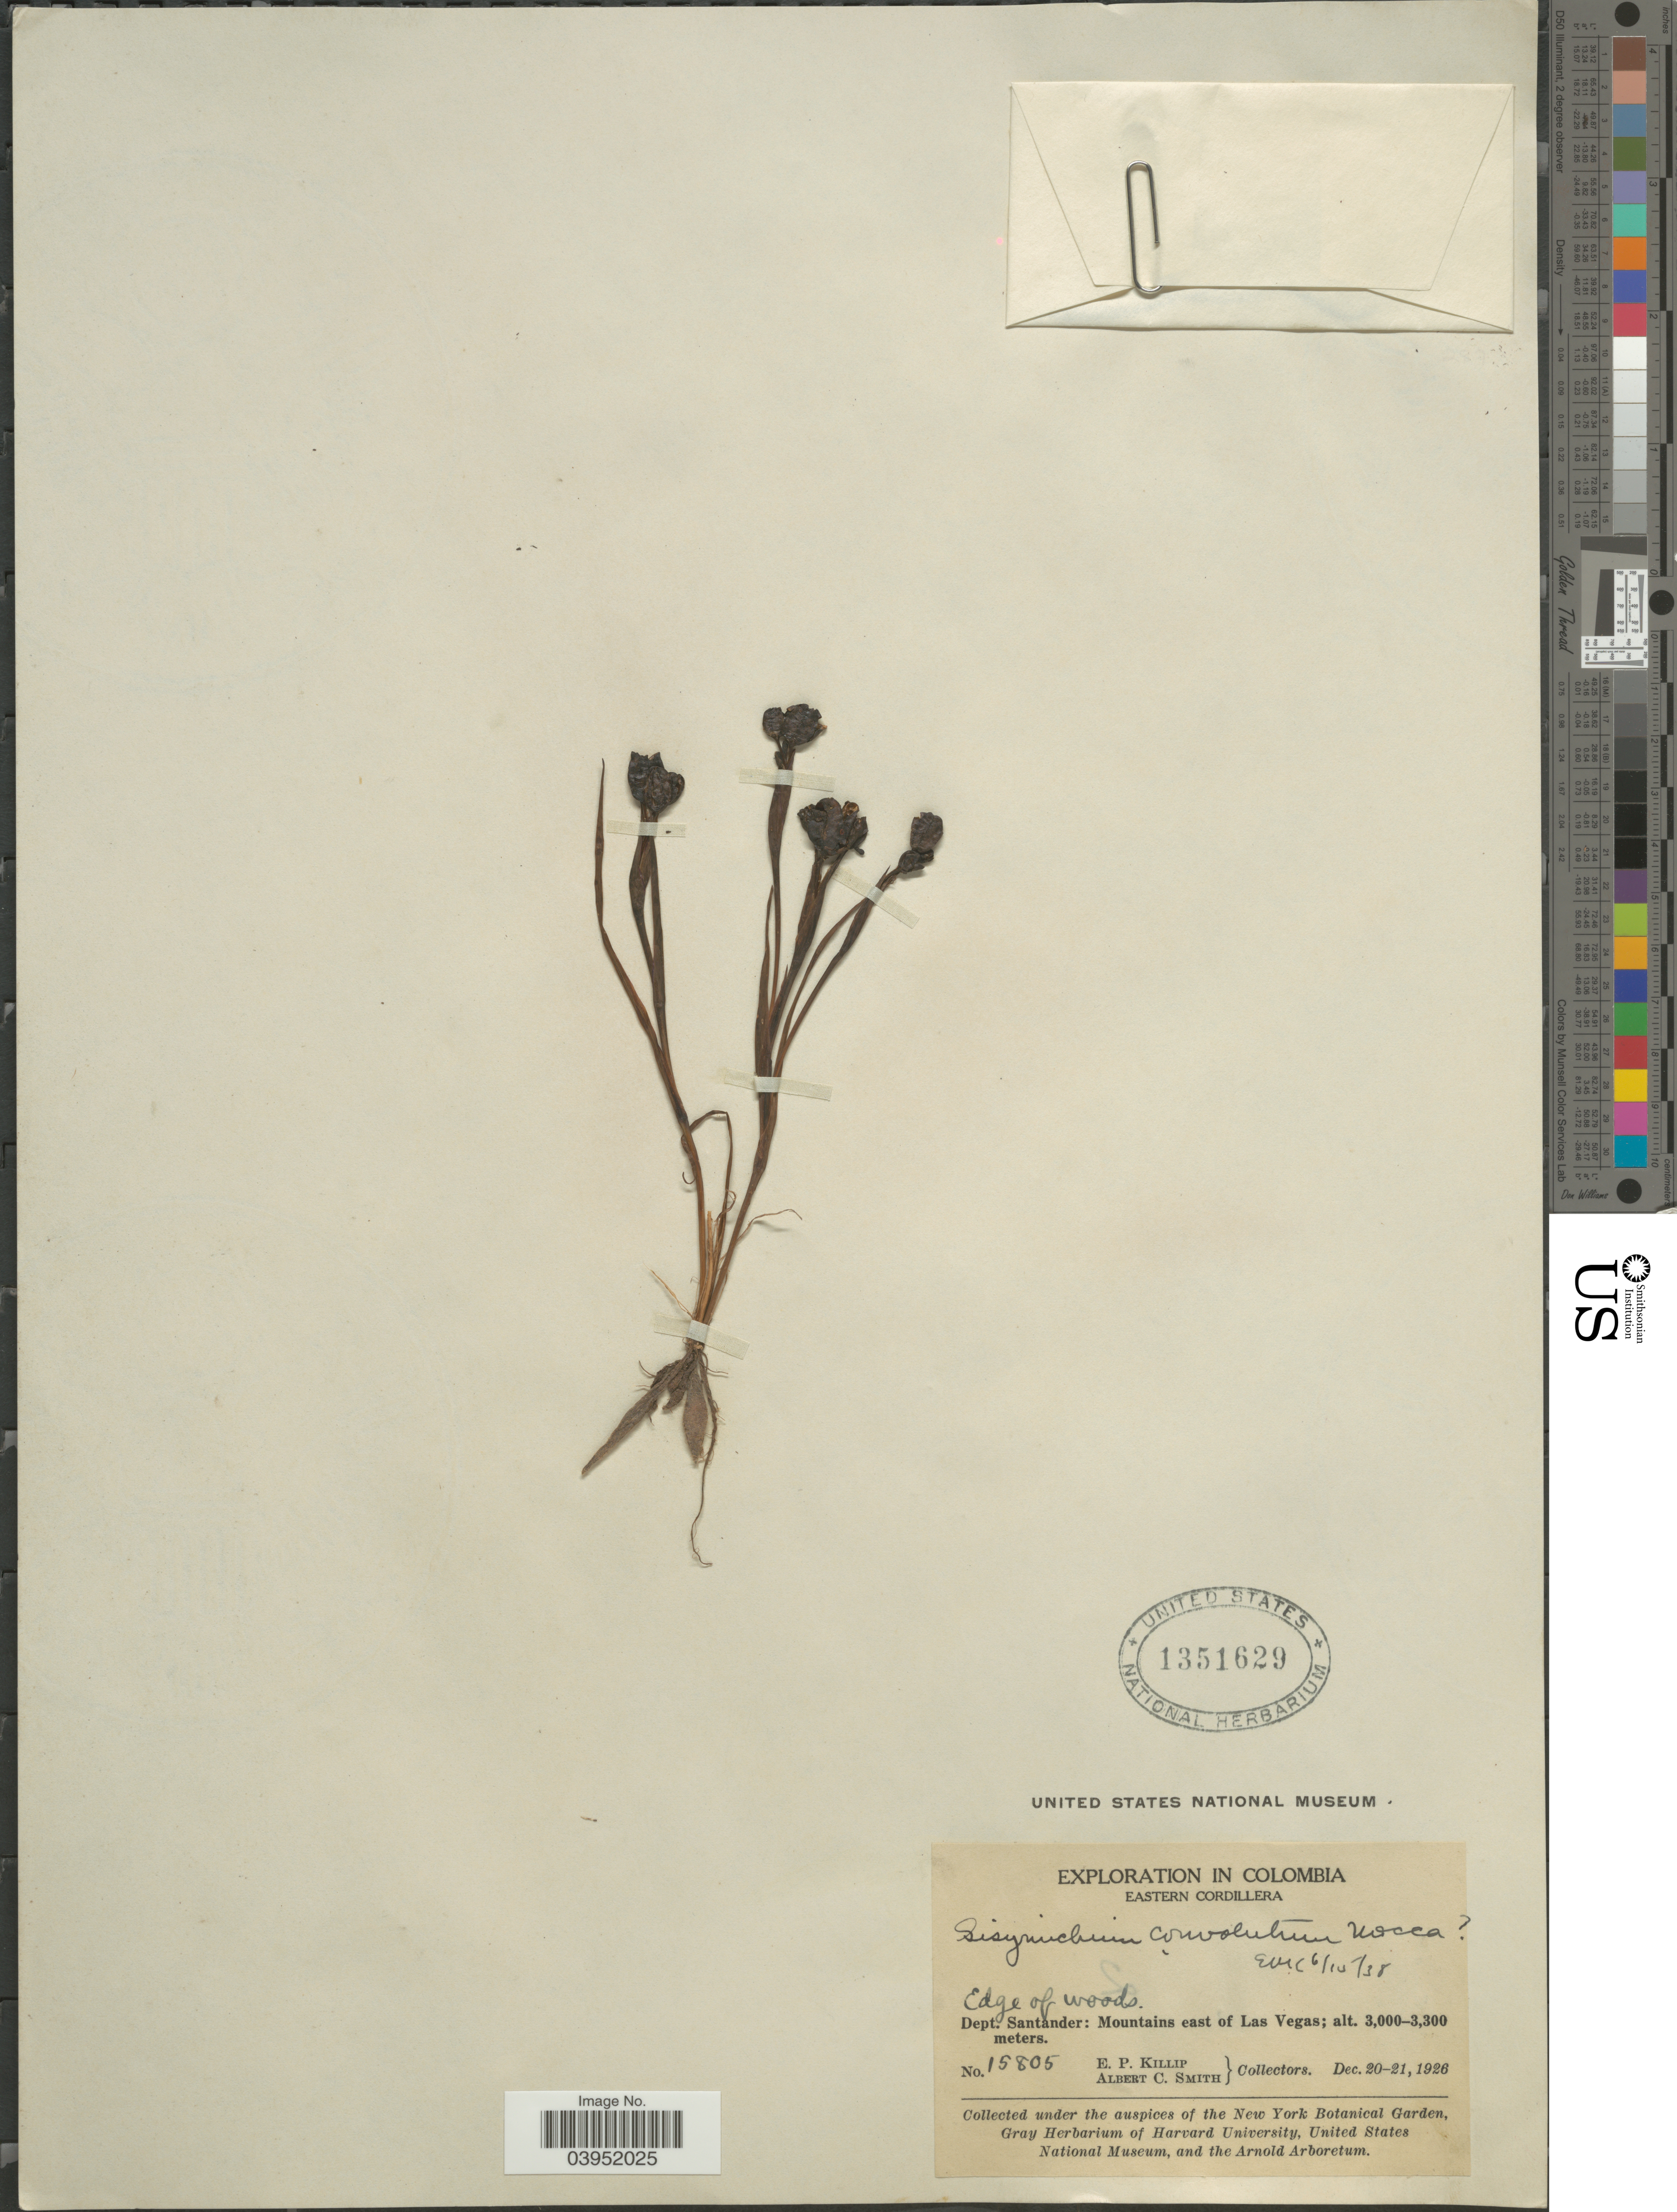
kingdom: Plantae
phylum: Tracheophyta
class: Liliopsida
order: Asparagales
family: Iridaceae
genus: Sisyrinchium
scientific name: Sisyrinchium convolutum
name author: Nocca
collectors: E. P. Killip & A. C. Smith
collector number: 15805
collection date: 1926-12-20/1926-12-21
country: Colombia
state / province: Santander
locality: Eastern Cordillera. Dept. Santander: Mountains east of Las Vegas.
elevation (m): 3000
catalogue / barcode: US 1351629